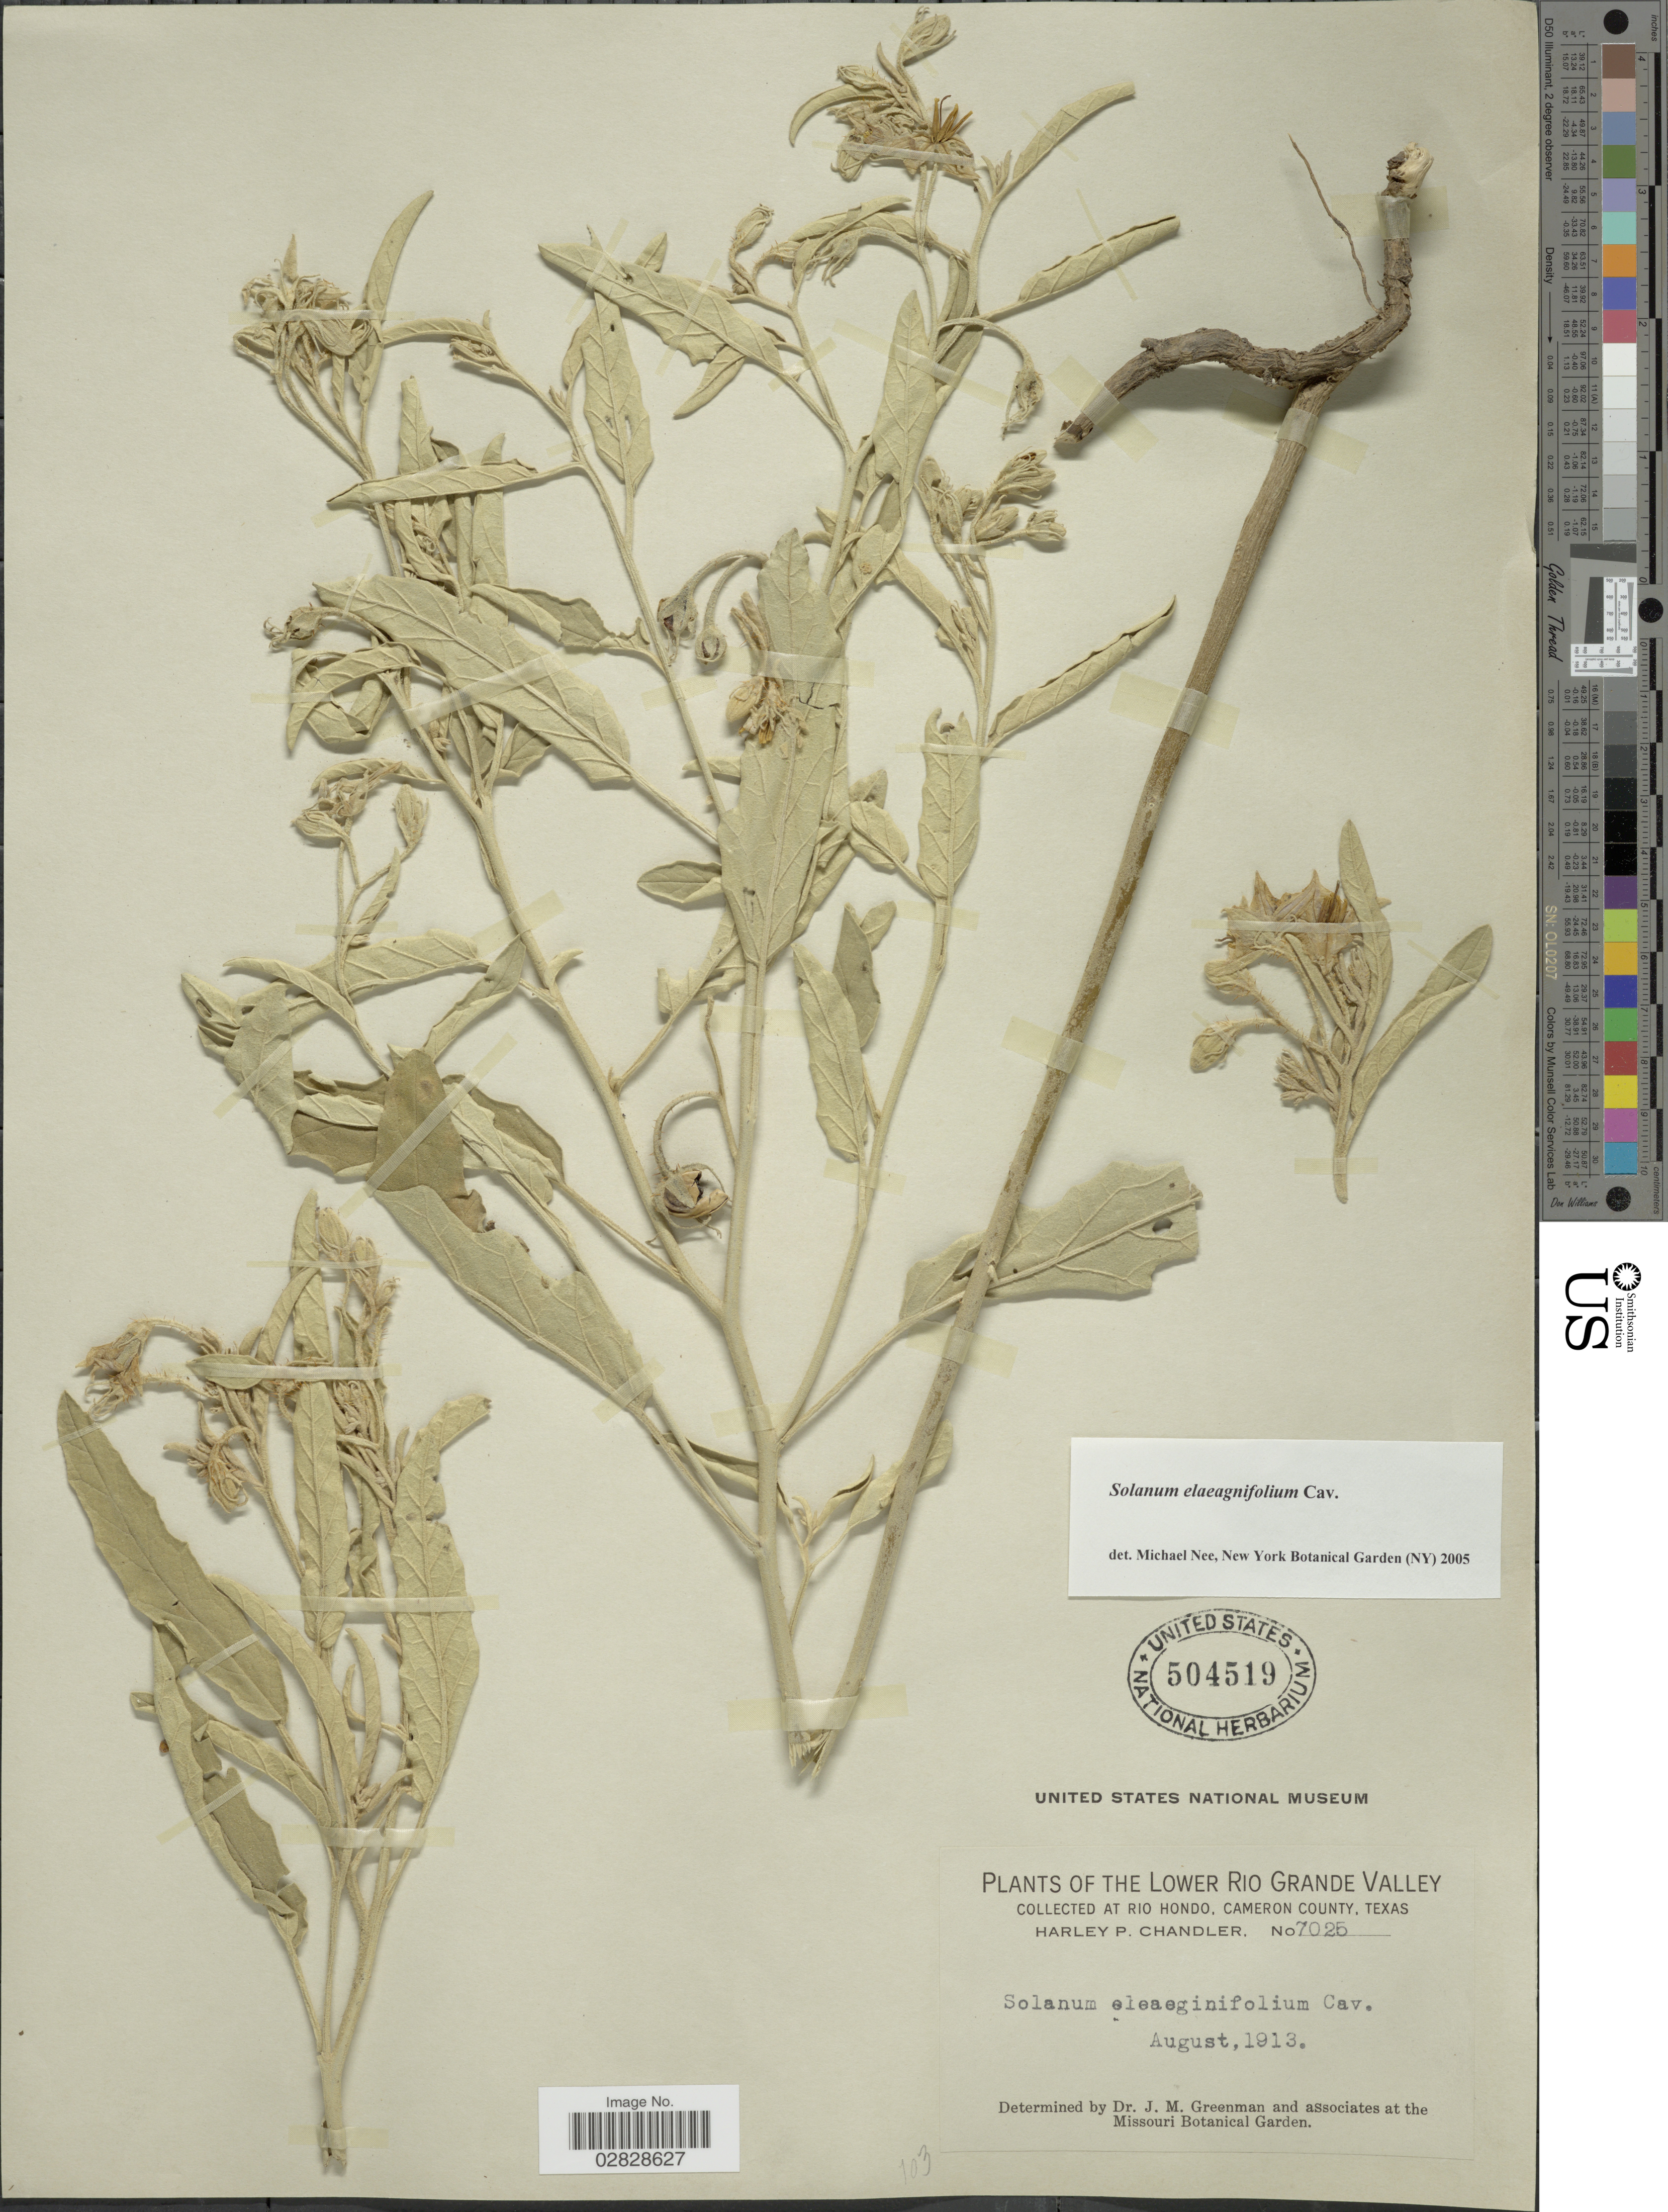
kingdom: Plantae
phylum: Tracheophyta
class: Magnoliopsida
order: Solanales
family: Solanaceae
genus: Solanum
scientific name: Solanum elaeagnifolium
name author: Cav.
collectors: H. Chandler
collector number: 7025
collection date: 1913-08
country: United States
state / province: Texas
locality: The Lower Rio Grande Valley. Rio Hondo, Cameron County.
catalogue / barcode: US 504519